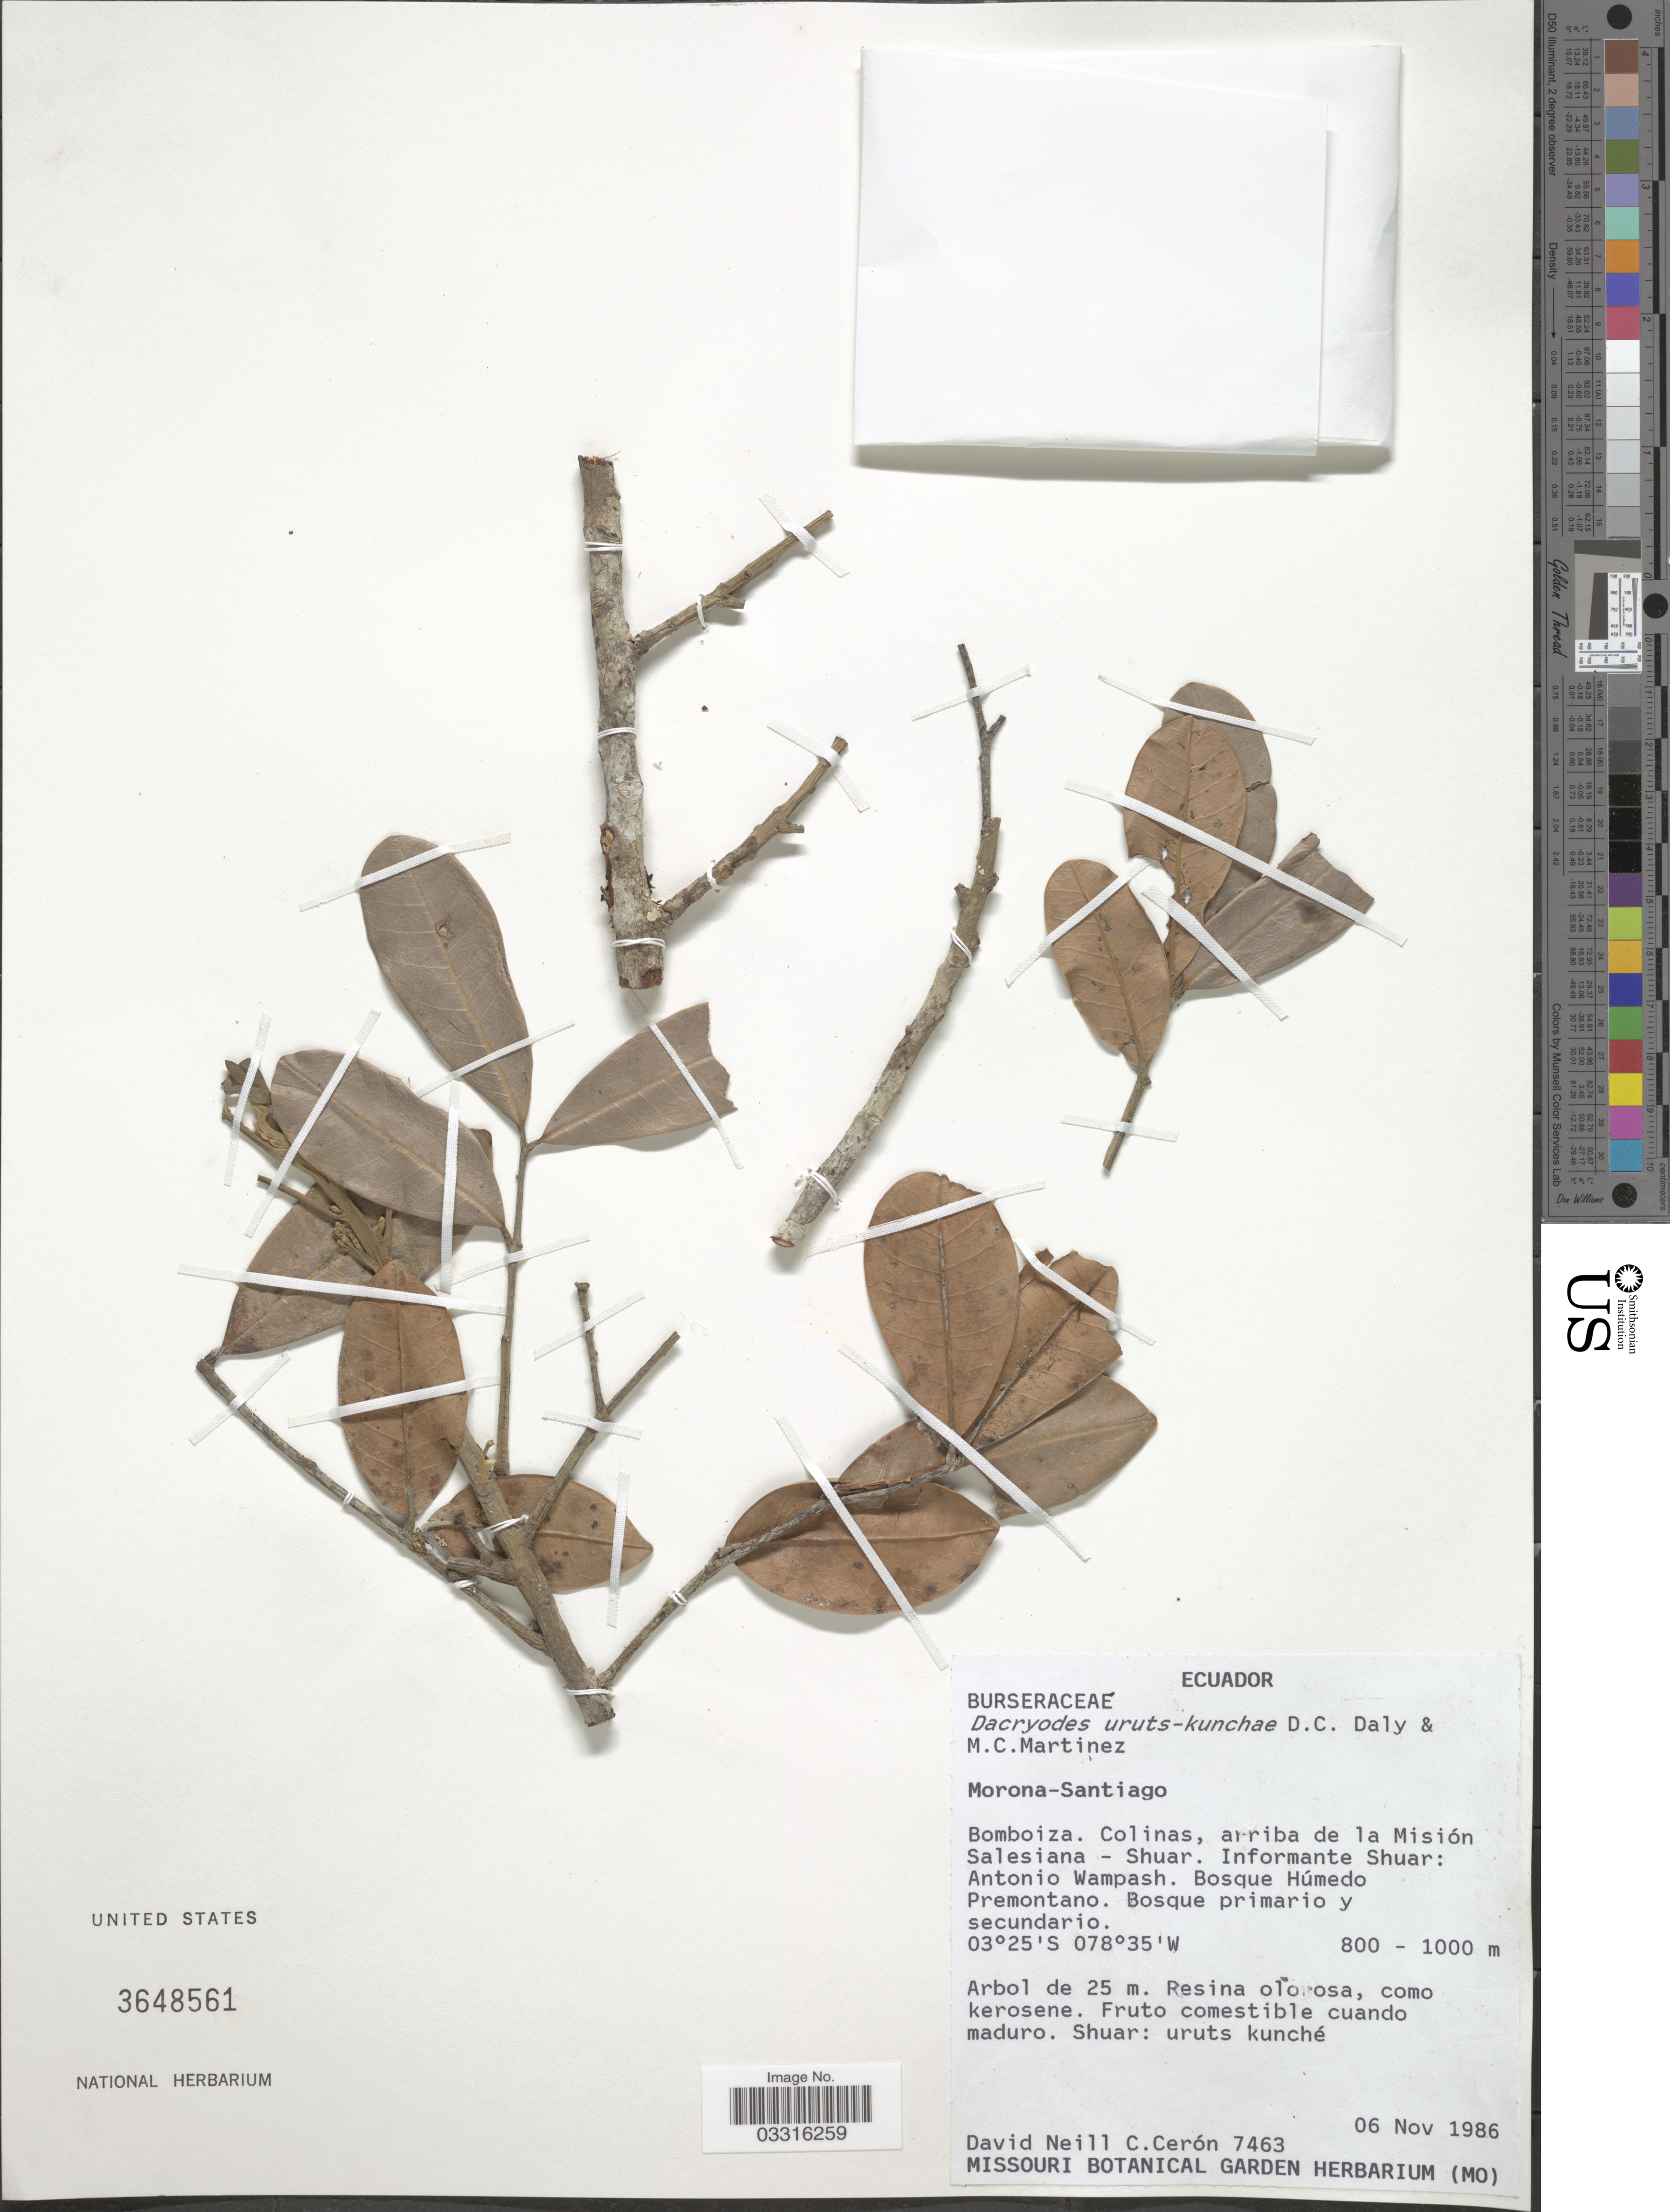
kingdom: Plantae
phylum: Tracheophyta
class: Magnoliopsida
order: Sapindales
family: Burseraceae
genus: Dacryodes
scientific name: Dacryodes uruts-kunchae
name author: Daly et al.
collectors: D. Neill & C. E. Cerón M.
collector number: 7463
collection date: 1986-11-06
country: Ecuador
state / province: Morona-Santiago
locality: Bomboiza. Colinas, arriba de la Misión Salesiana - Shuar. Informante Shuar: Antonio Wampash.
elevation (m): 800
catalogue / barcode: US 3648561